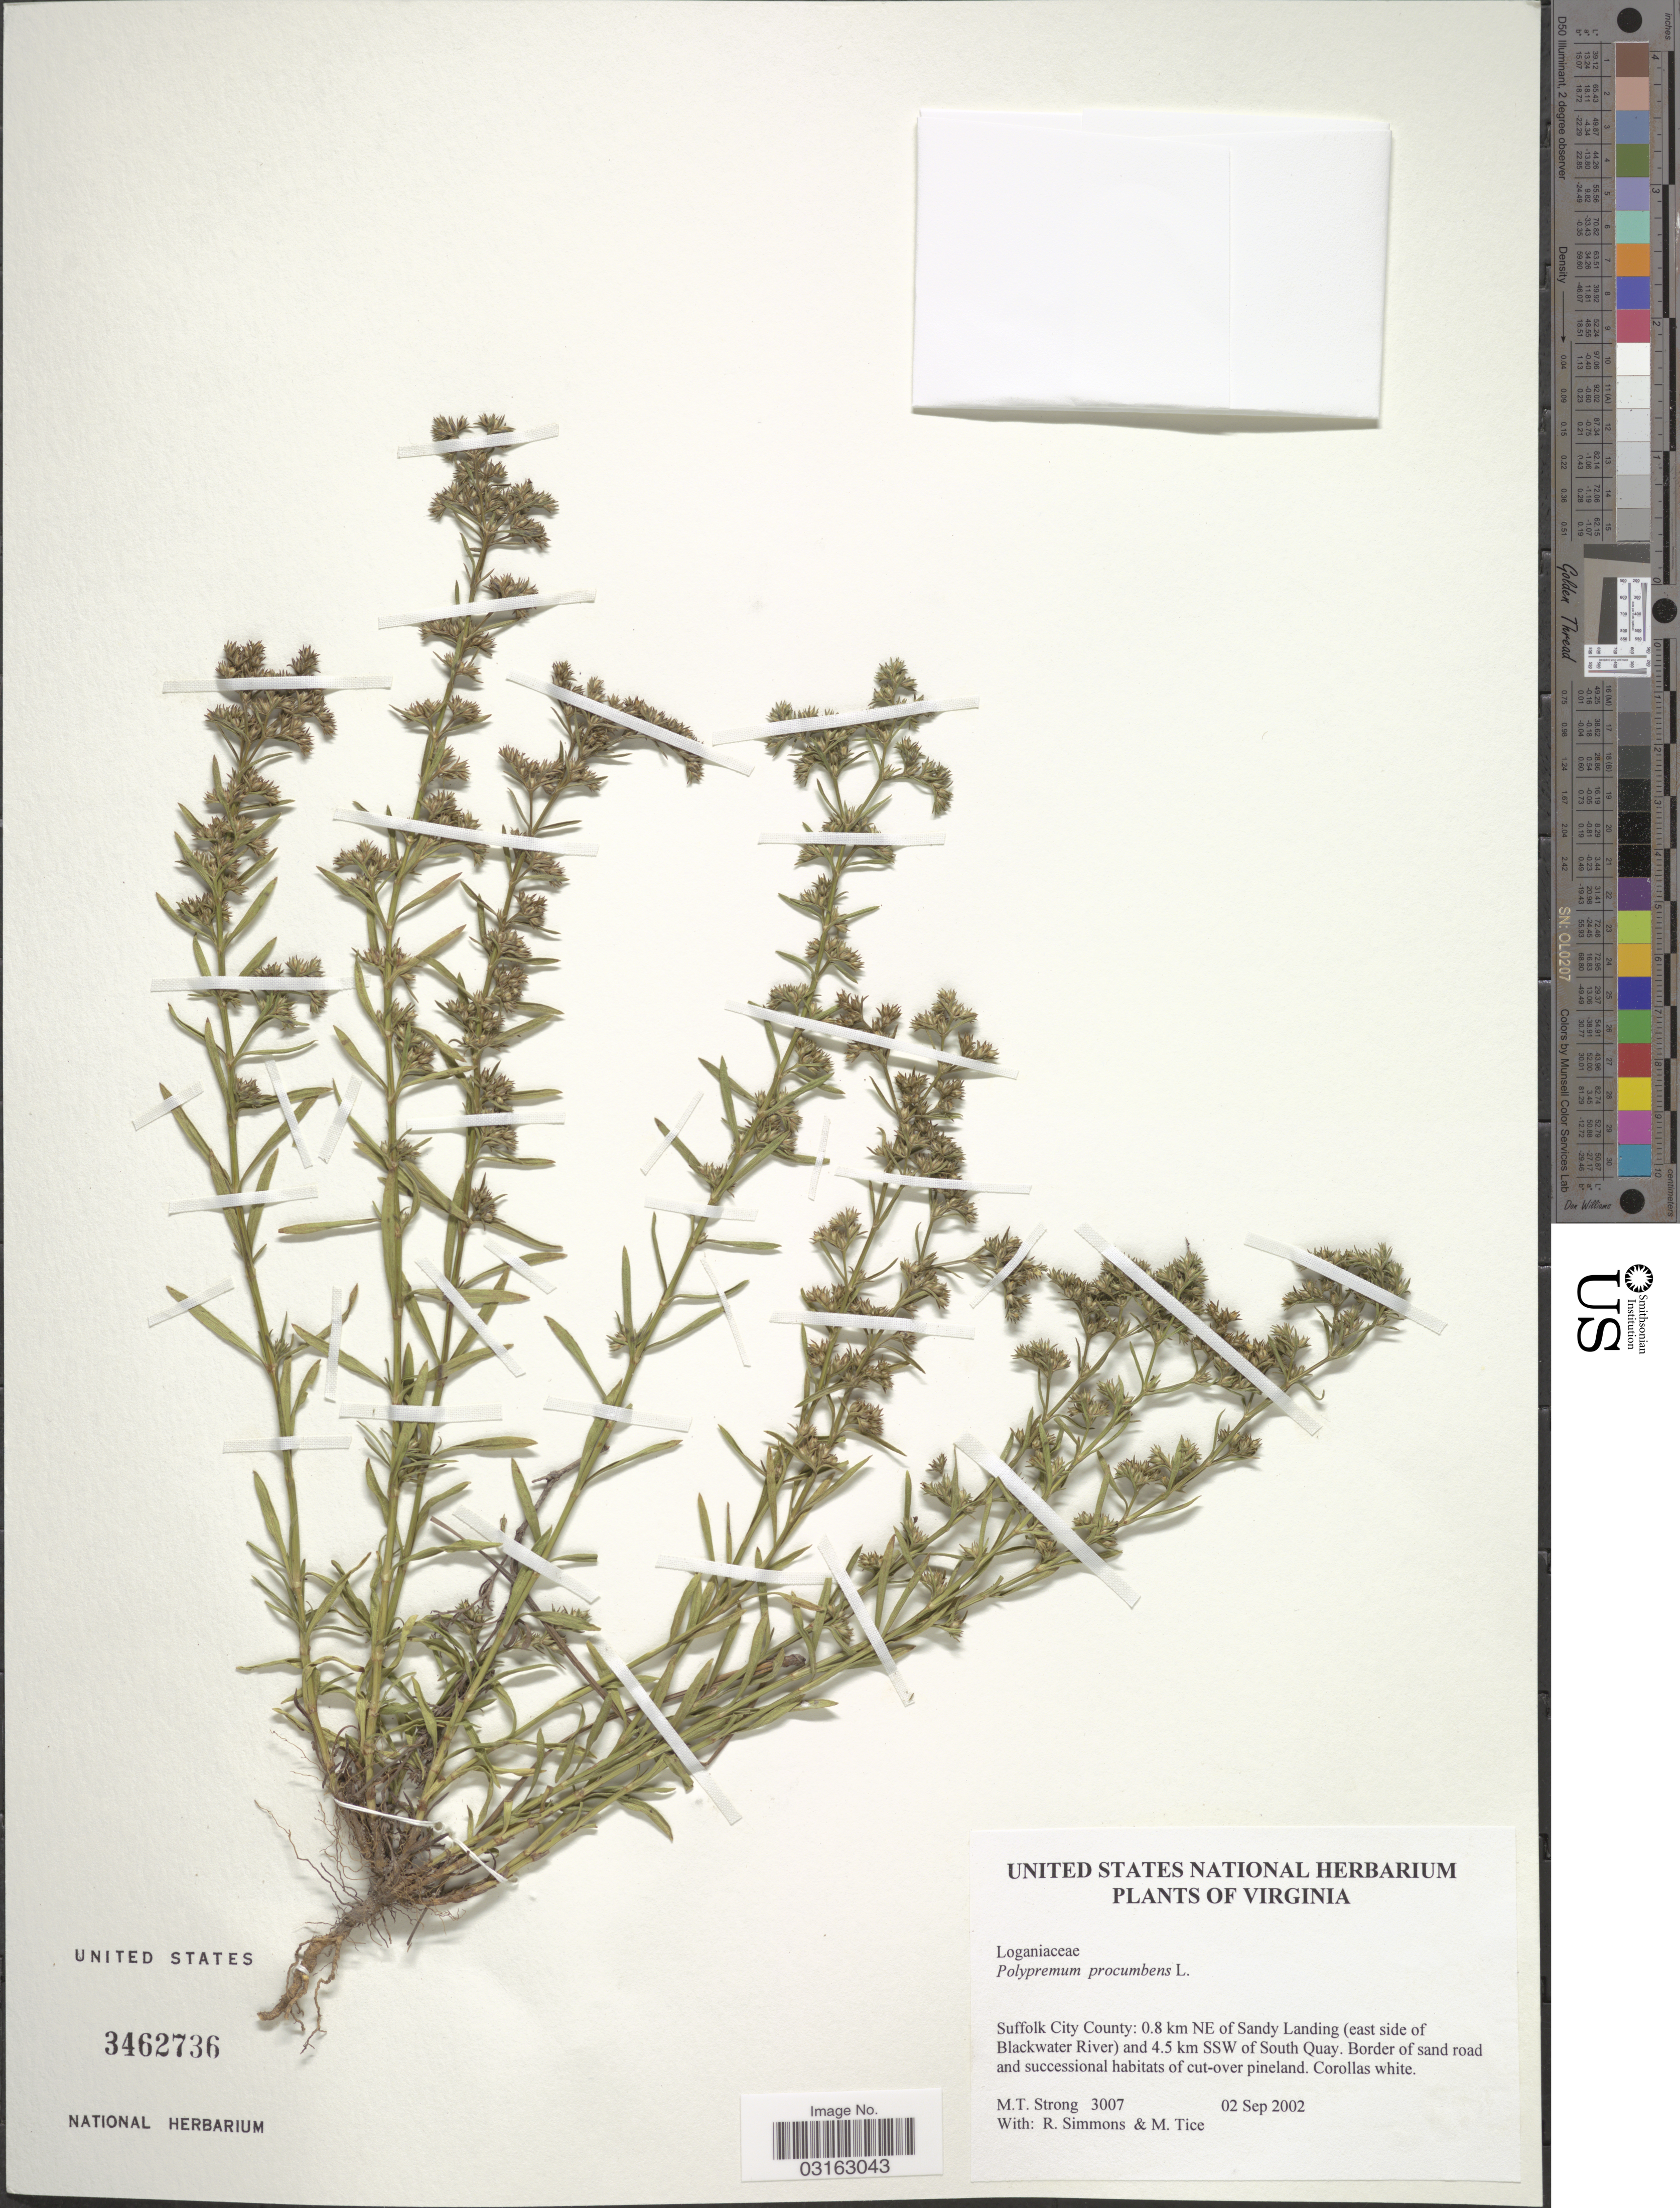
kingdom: Plantae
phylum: Tracheophyta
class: Magnoliopsida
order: Lamiales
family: Tetrachondraceae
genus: Polypremum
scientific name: Polypremum procumbens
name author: L.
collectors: M. T. Strong, R. Simmons & M. Tice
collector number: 3007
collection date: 2002-09-02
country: United States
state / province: Virginia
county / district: City of Suffolk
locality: Suffolk City County: 0.8 km NE of Sandy Landing (east side of Blackwater River) and 4.5 km SSW of South Quay.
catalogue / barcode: US 3462736